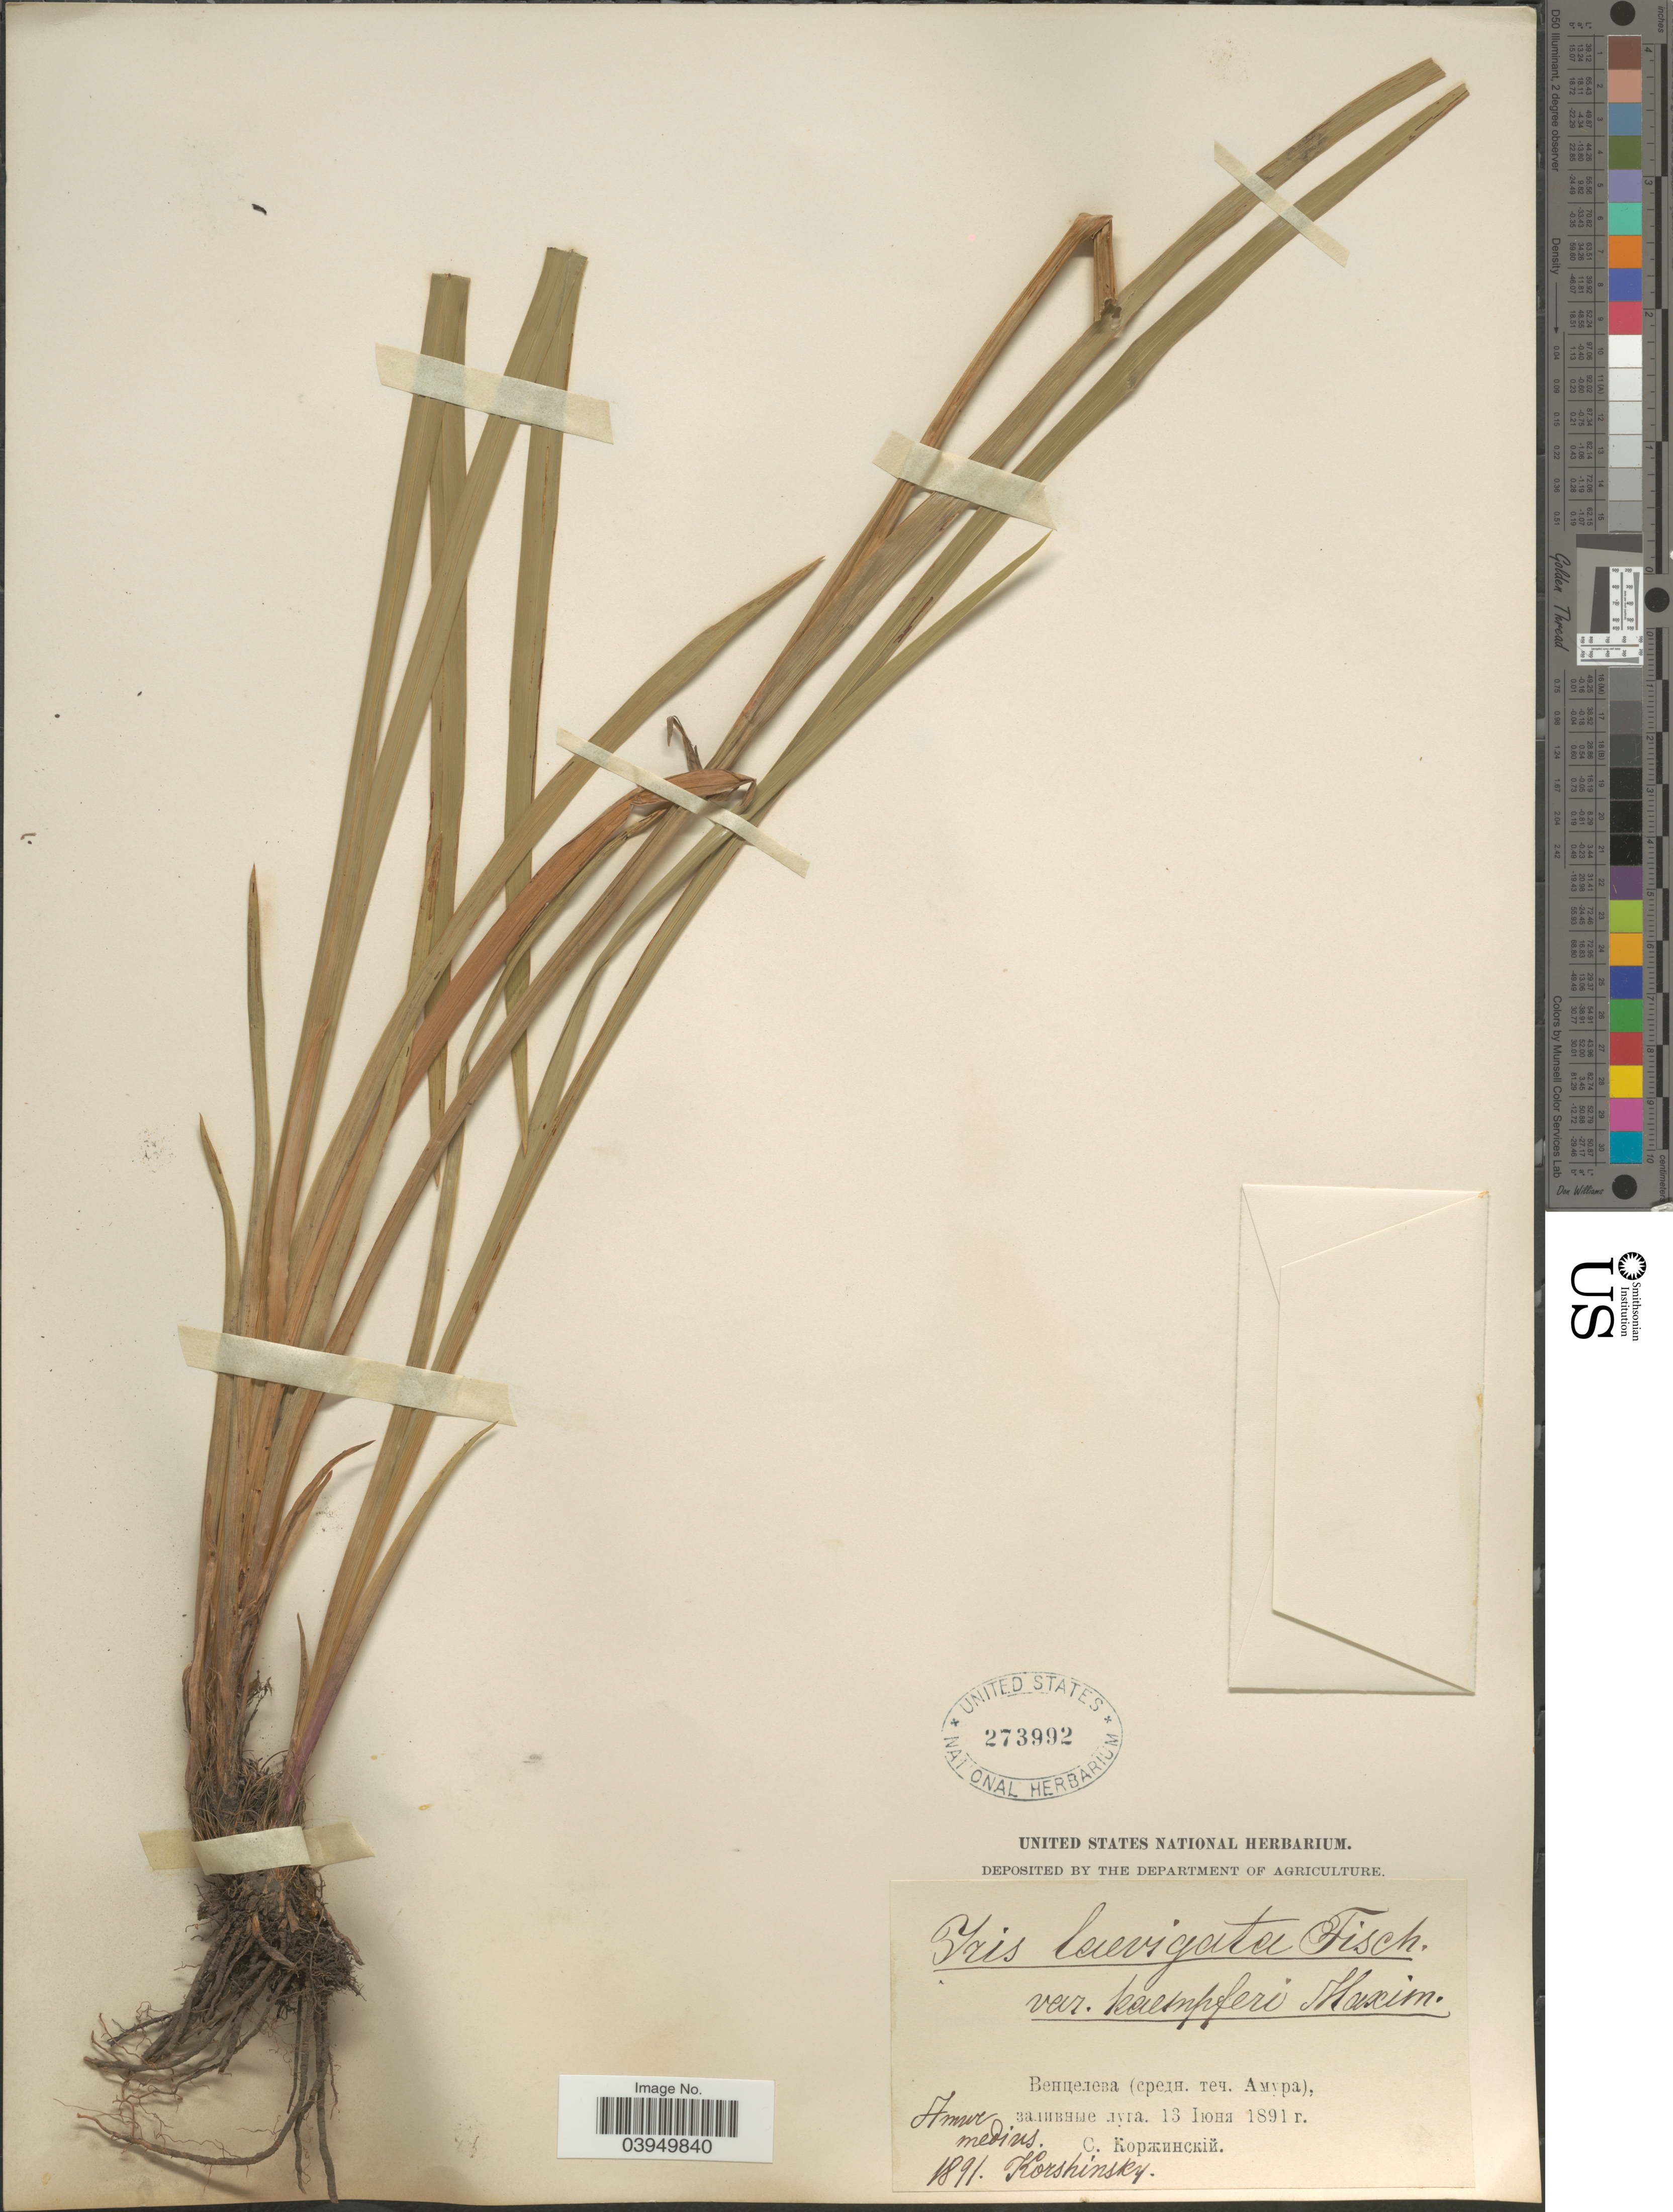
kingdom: Plantae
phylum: Tracheophyta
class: Liliopsida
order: Asparagales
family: Iridaceae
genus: Iris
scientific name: Iris laevigata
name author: Fisch.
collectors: Korshinsky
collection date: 1891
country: Russian Federation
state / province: Amur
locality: Amur medius.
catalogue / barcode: US 273992